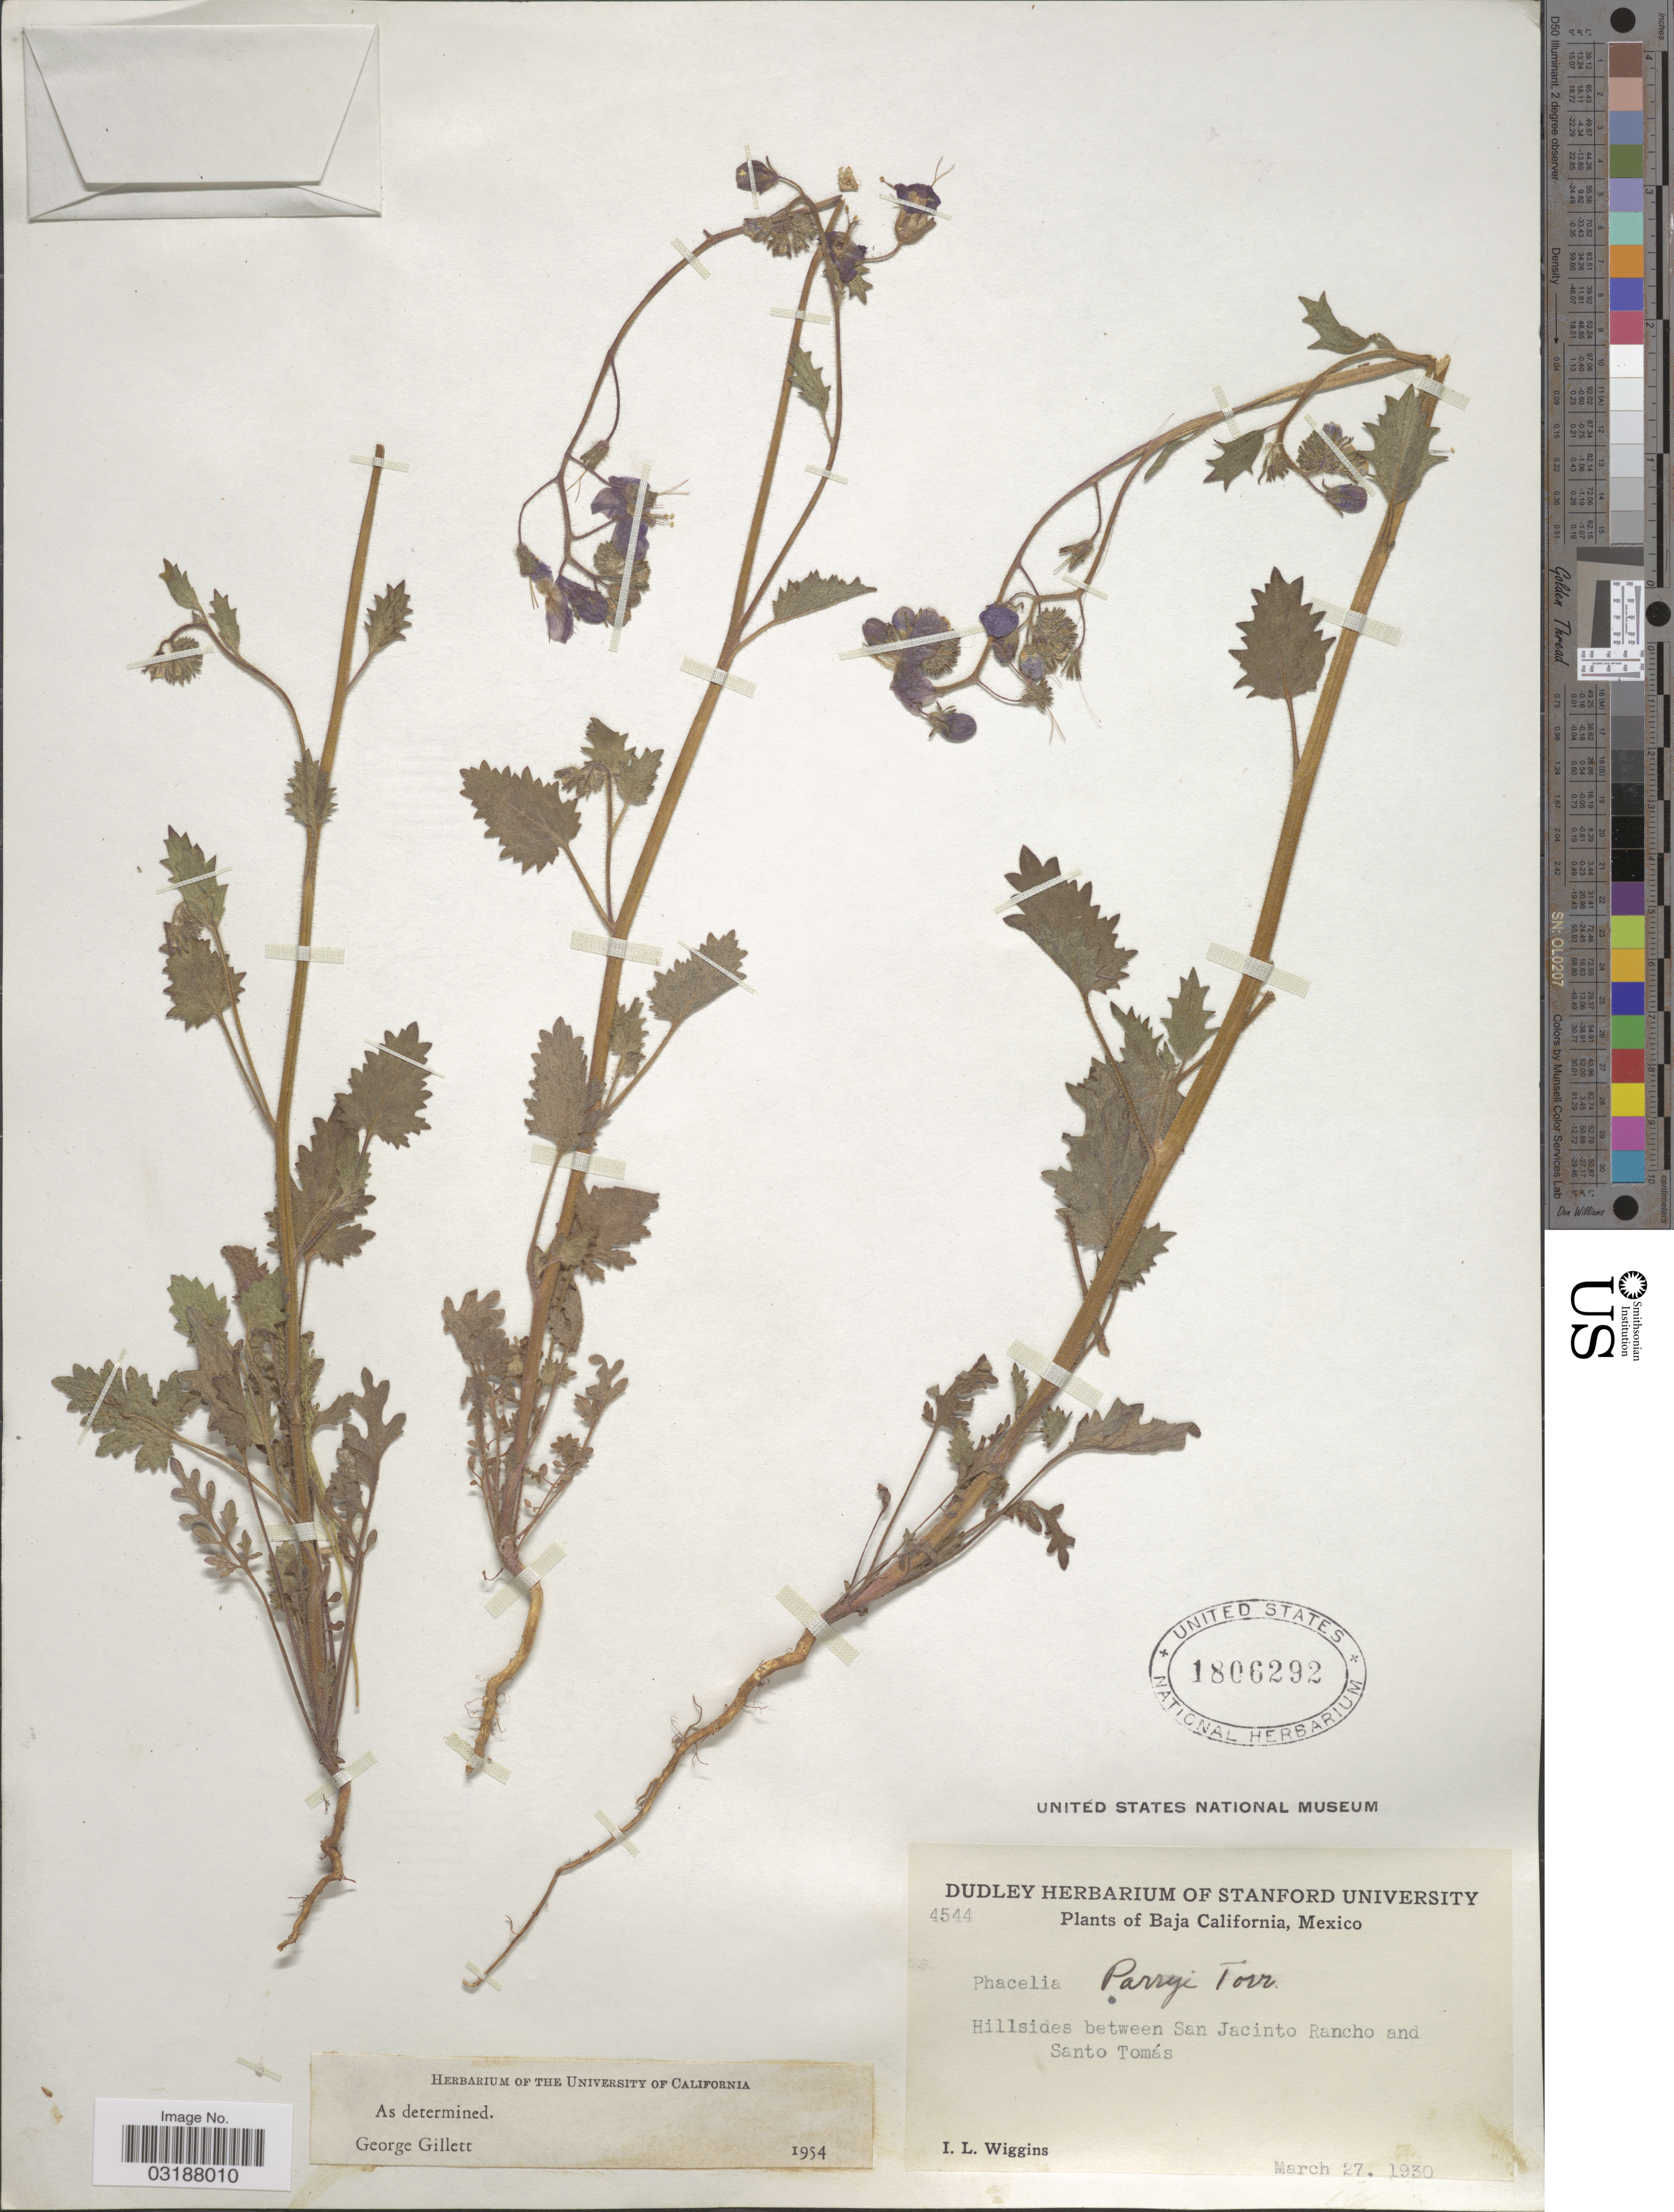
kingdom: Plantae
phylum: Tracheophyta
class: Magnoliopsida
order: Boraginales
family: Hydrophyllaceae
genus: Phacelia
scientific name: Phacelia parryi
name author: Torr. in Emory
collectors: I. L. Wiggins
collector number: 4544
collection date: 1930-03-27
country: Mexico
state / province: Baja California Norte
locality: Hillsides between San Jacinto Rancho and Santo Tomás.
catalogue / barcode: US 1806292